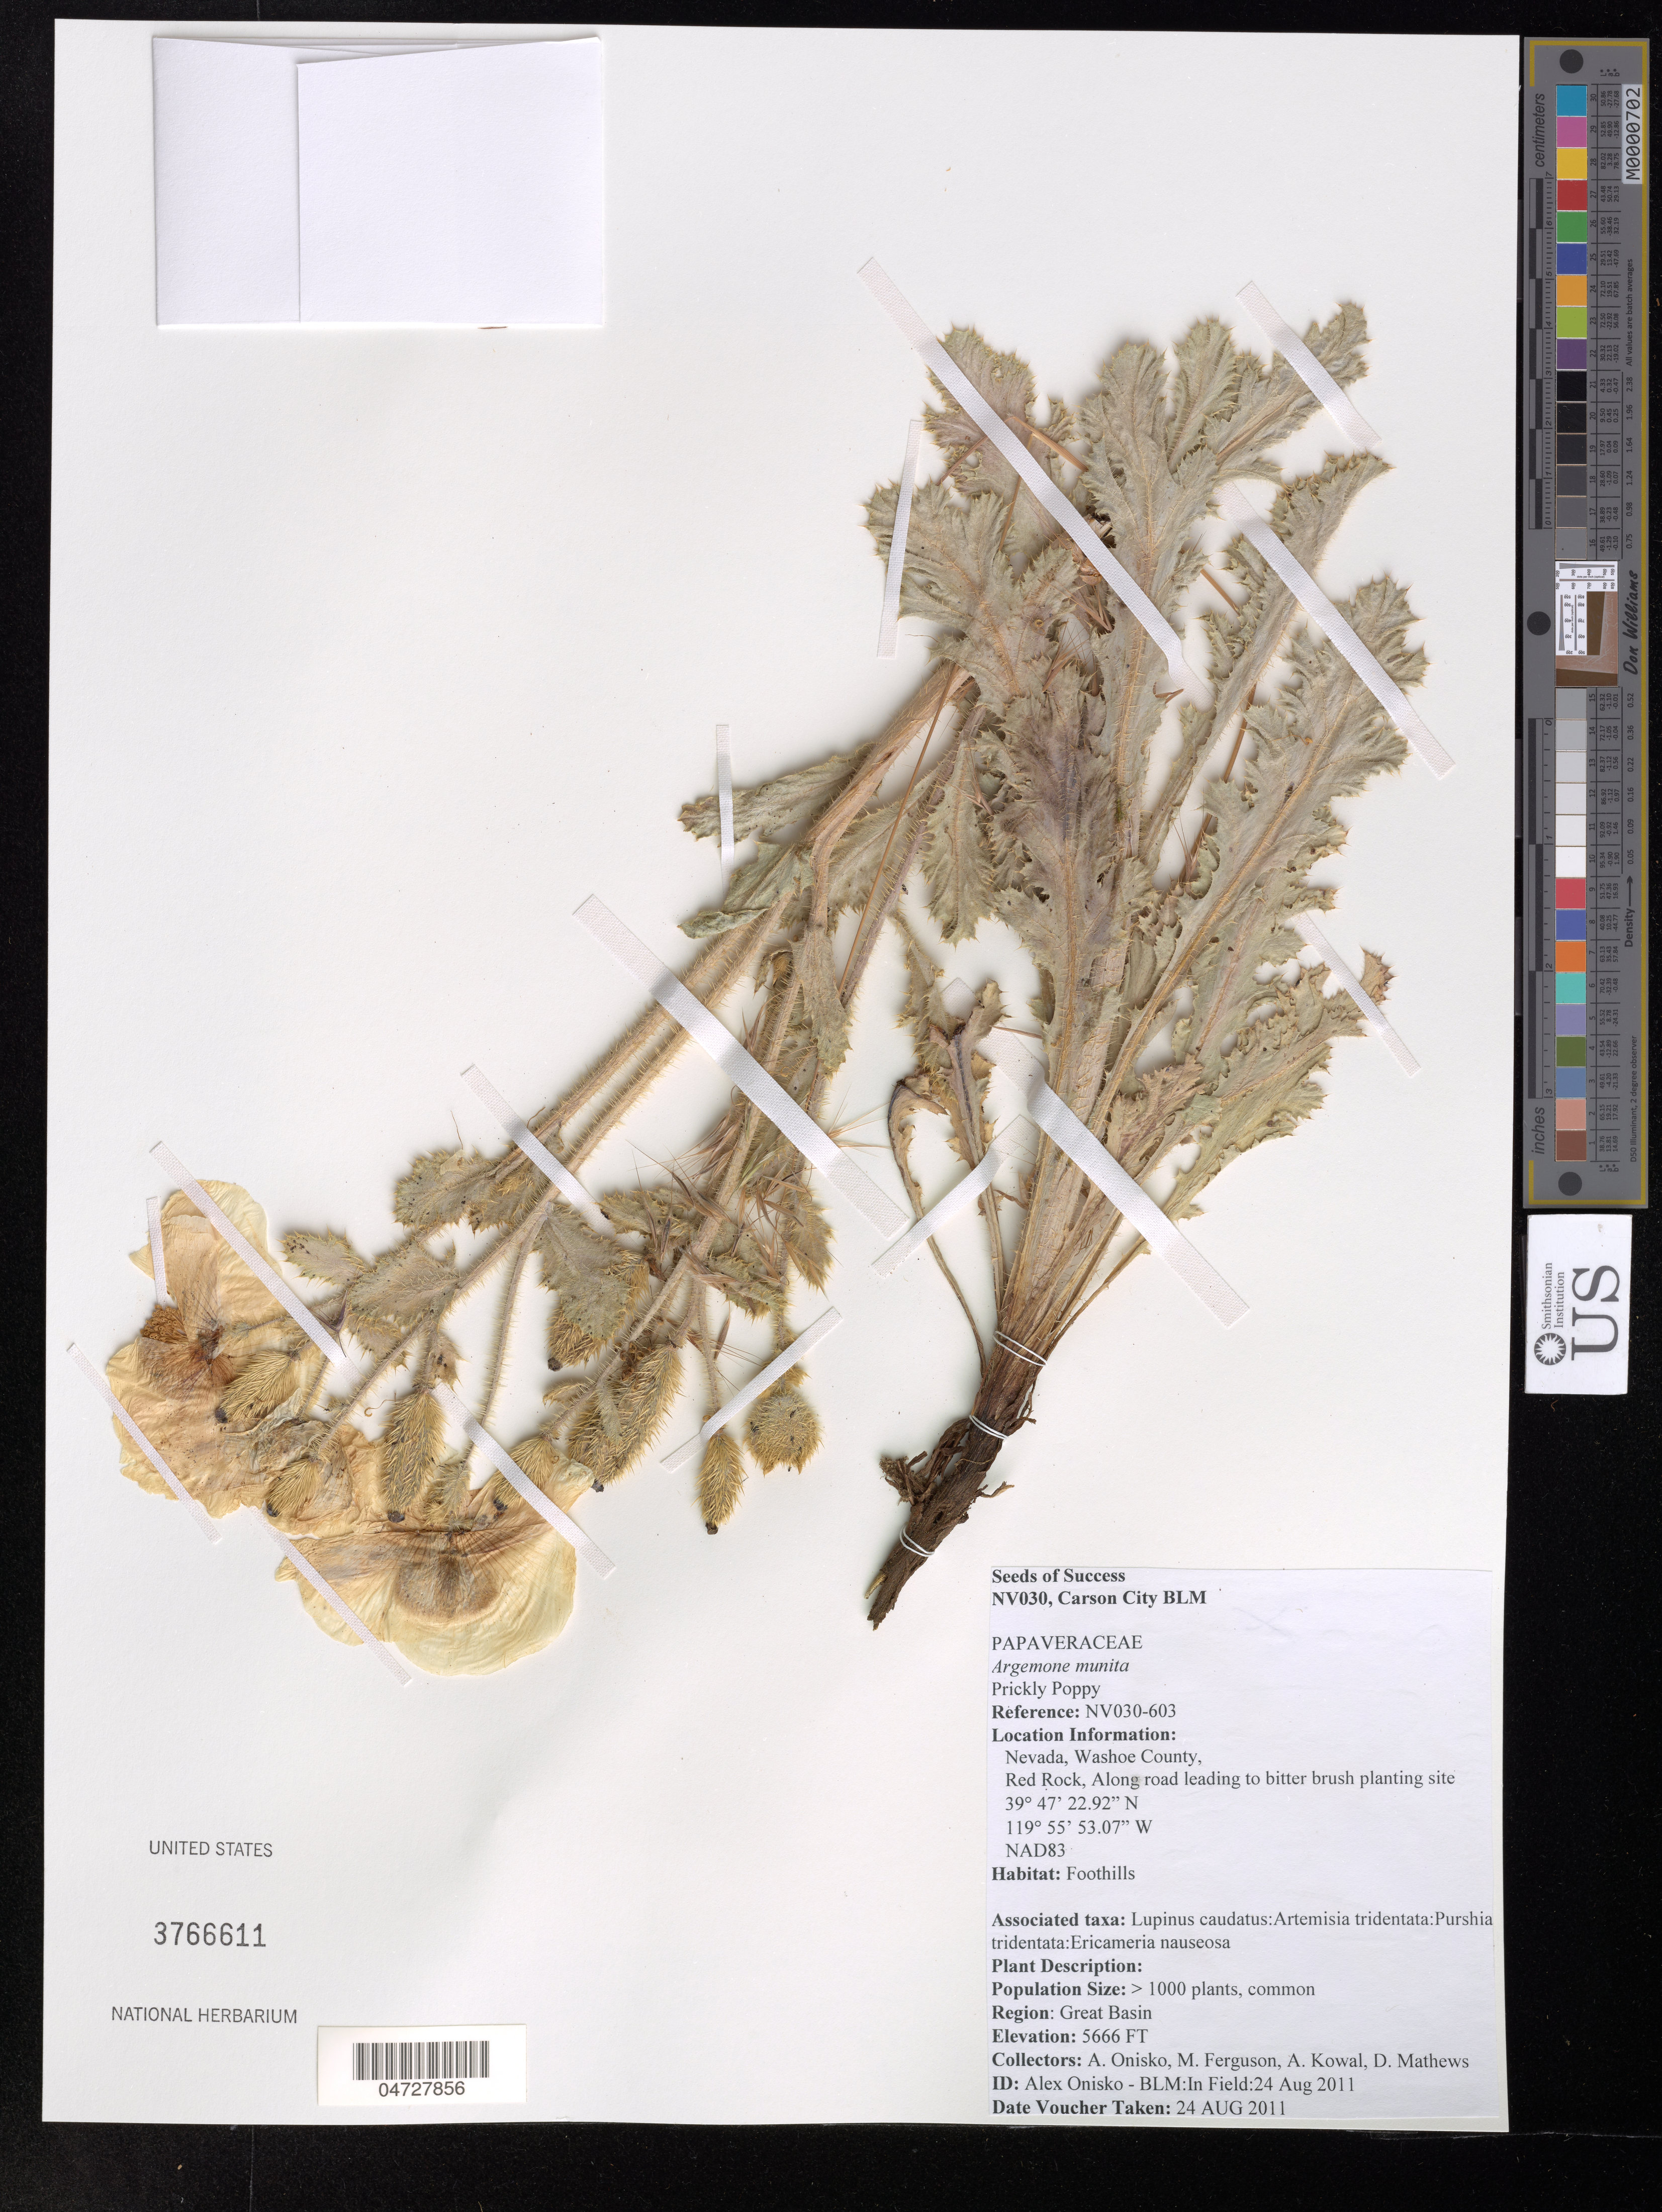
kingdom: Plantae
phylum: Tracheophyta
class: Magnoliopsida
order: Ranunculales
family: Papaveraceae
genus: Argemone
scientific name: Argemone munita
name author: Durand & Hilg.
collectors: A. Onisko, M. Ferguson, A. Kowal & D. Mathews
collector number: NAD83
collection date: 2011-08-28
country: United States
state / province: Nevada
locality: Carson City BLM, Washoe County, Red Rock, Along road leading to bitter brush planting site.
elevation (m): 1727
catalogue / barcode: US 3766611